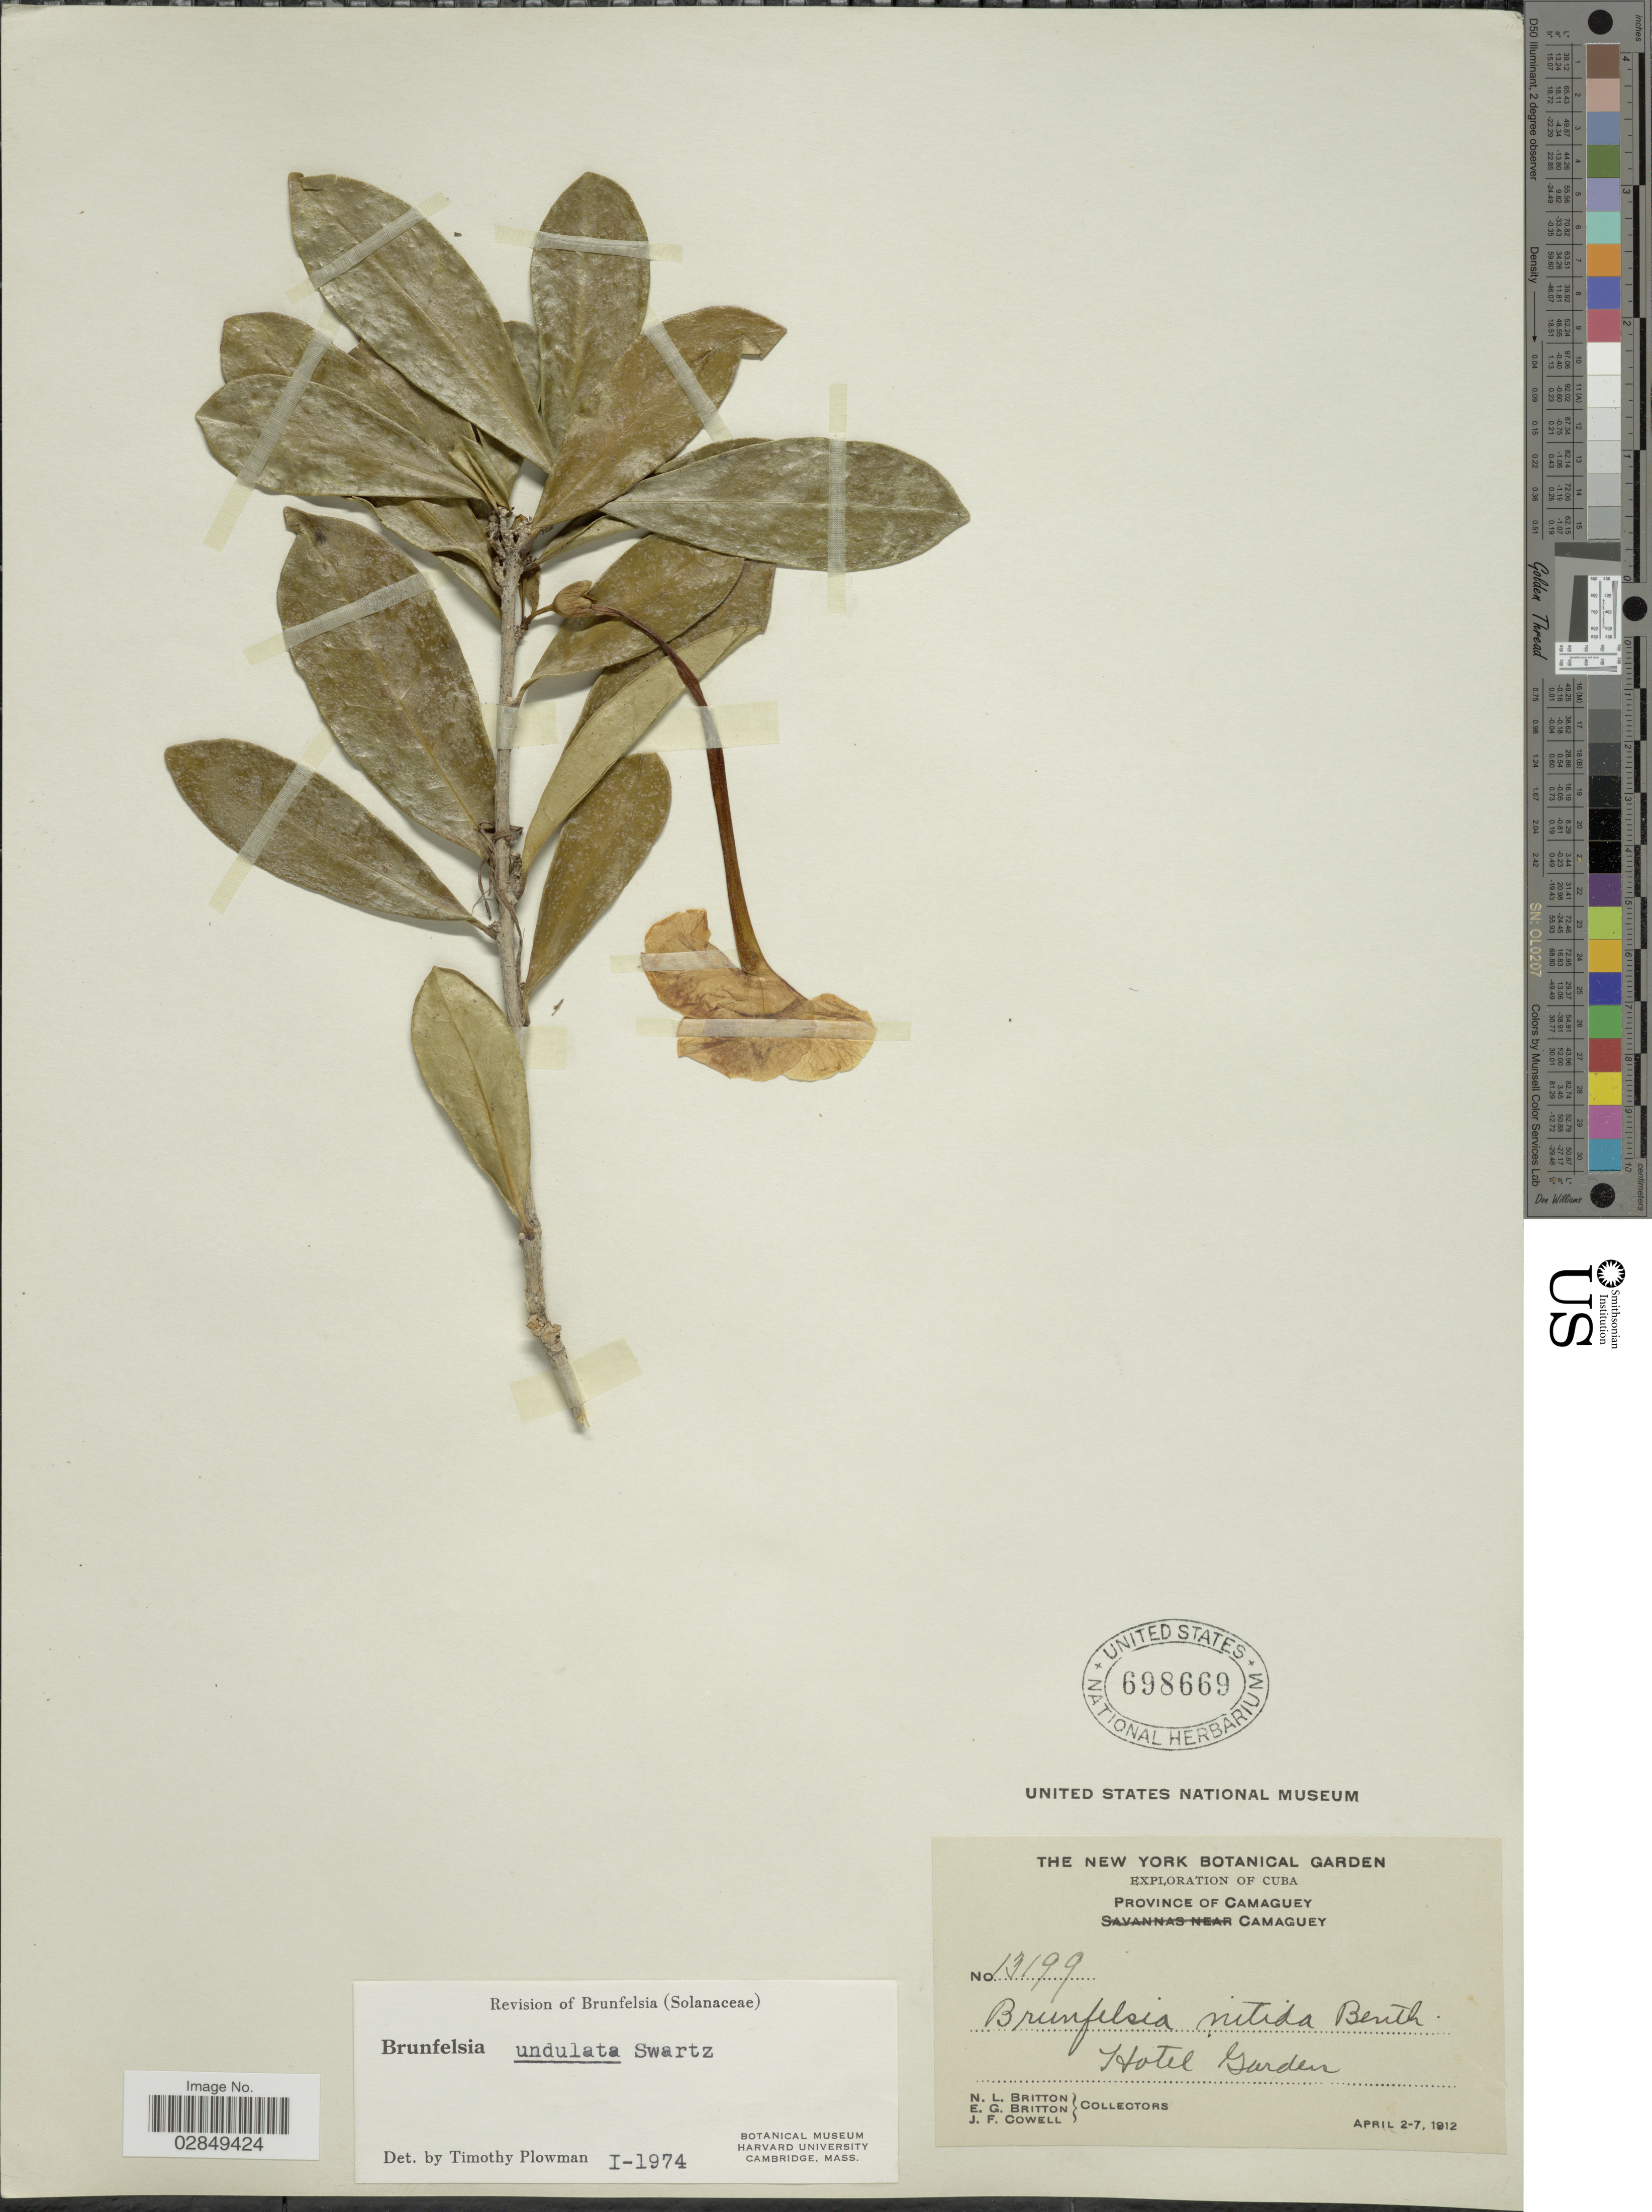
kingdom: Plantae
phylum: Tracheophyta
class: Magnoliopsida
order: Solanales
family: Solanaceae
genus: Brunfelsia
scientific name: Brunfelsia undulata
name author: Sw.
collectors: N. Britton, E. G. Britton & J. F. Cowell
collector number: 13199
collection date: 1912-04-02/1912-04-07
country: Cuba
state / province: Camagüey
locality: Camaguey. Hotel Garden.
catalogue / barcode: US 698669